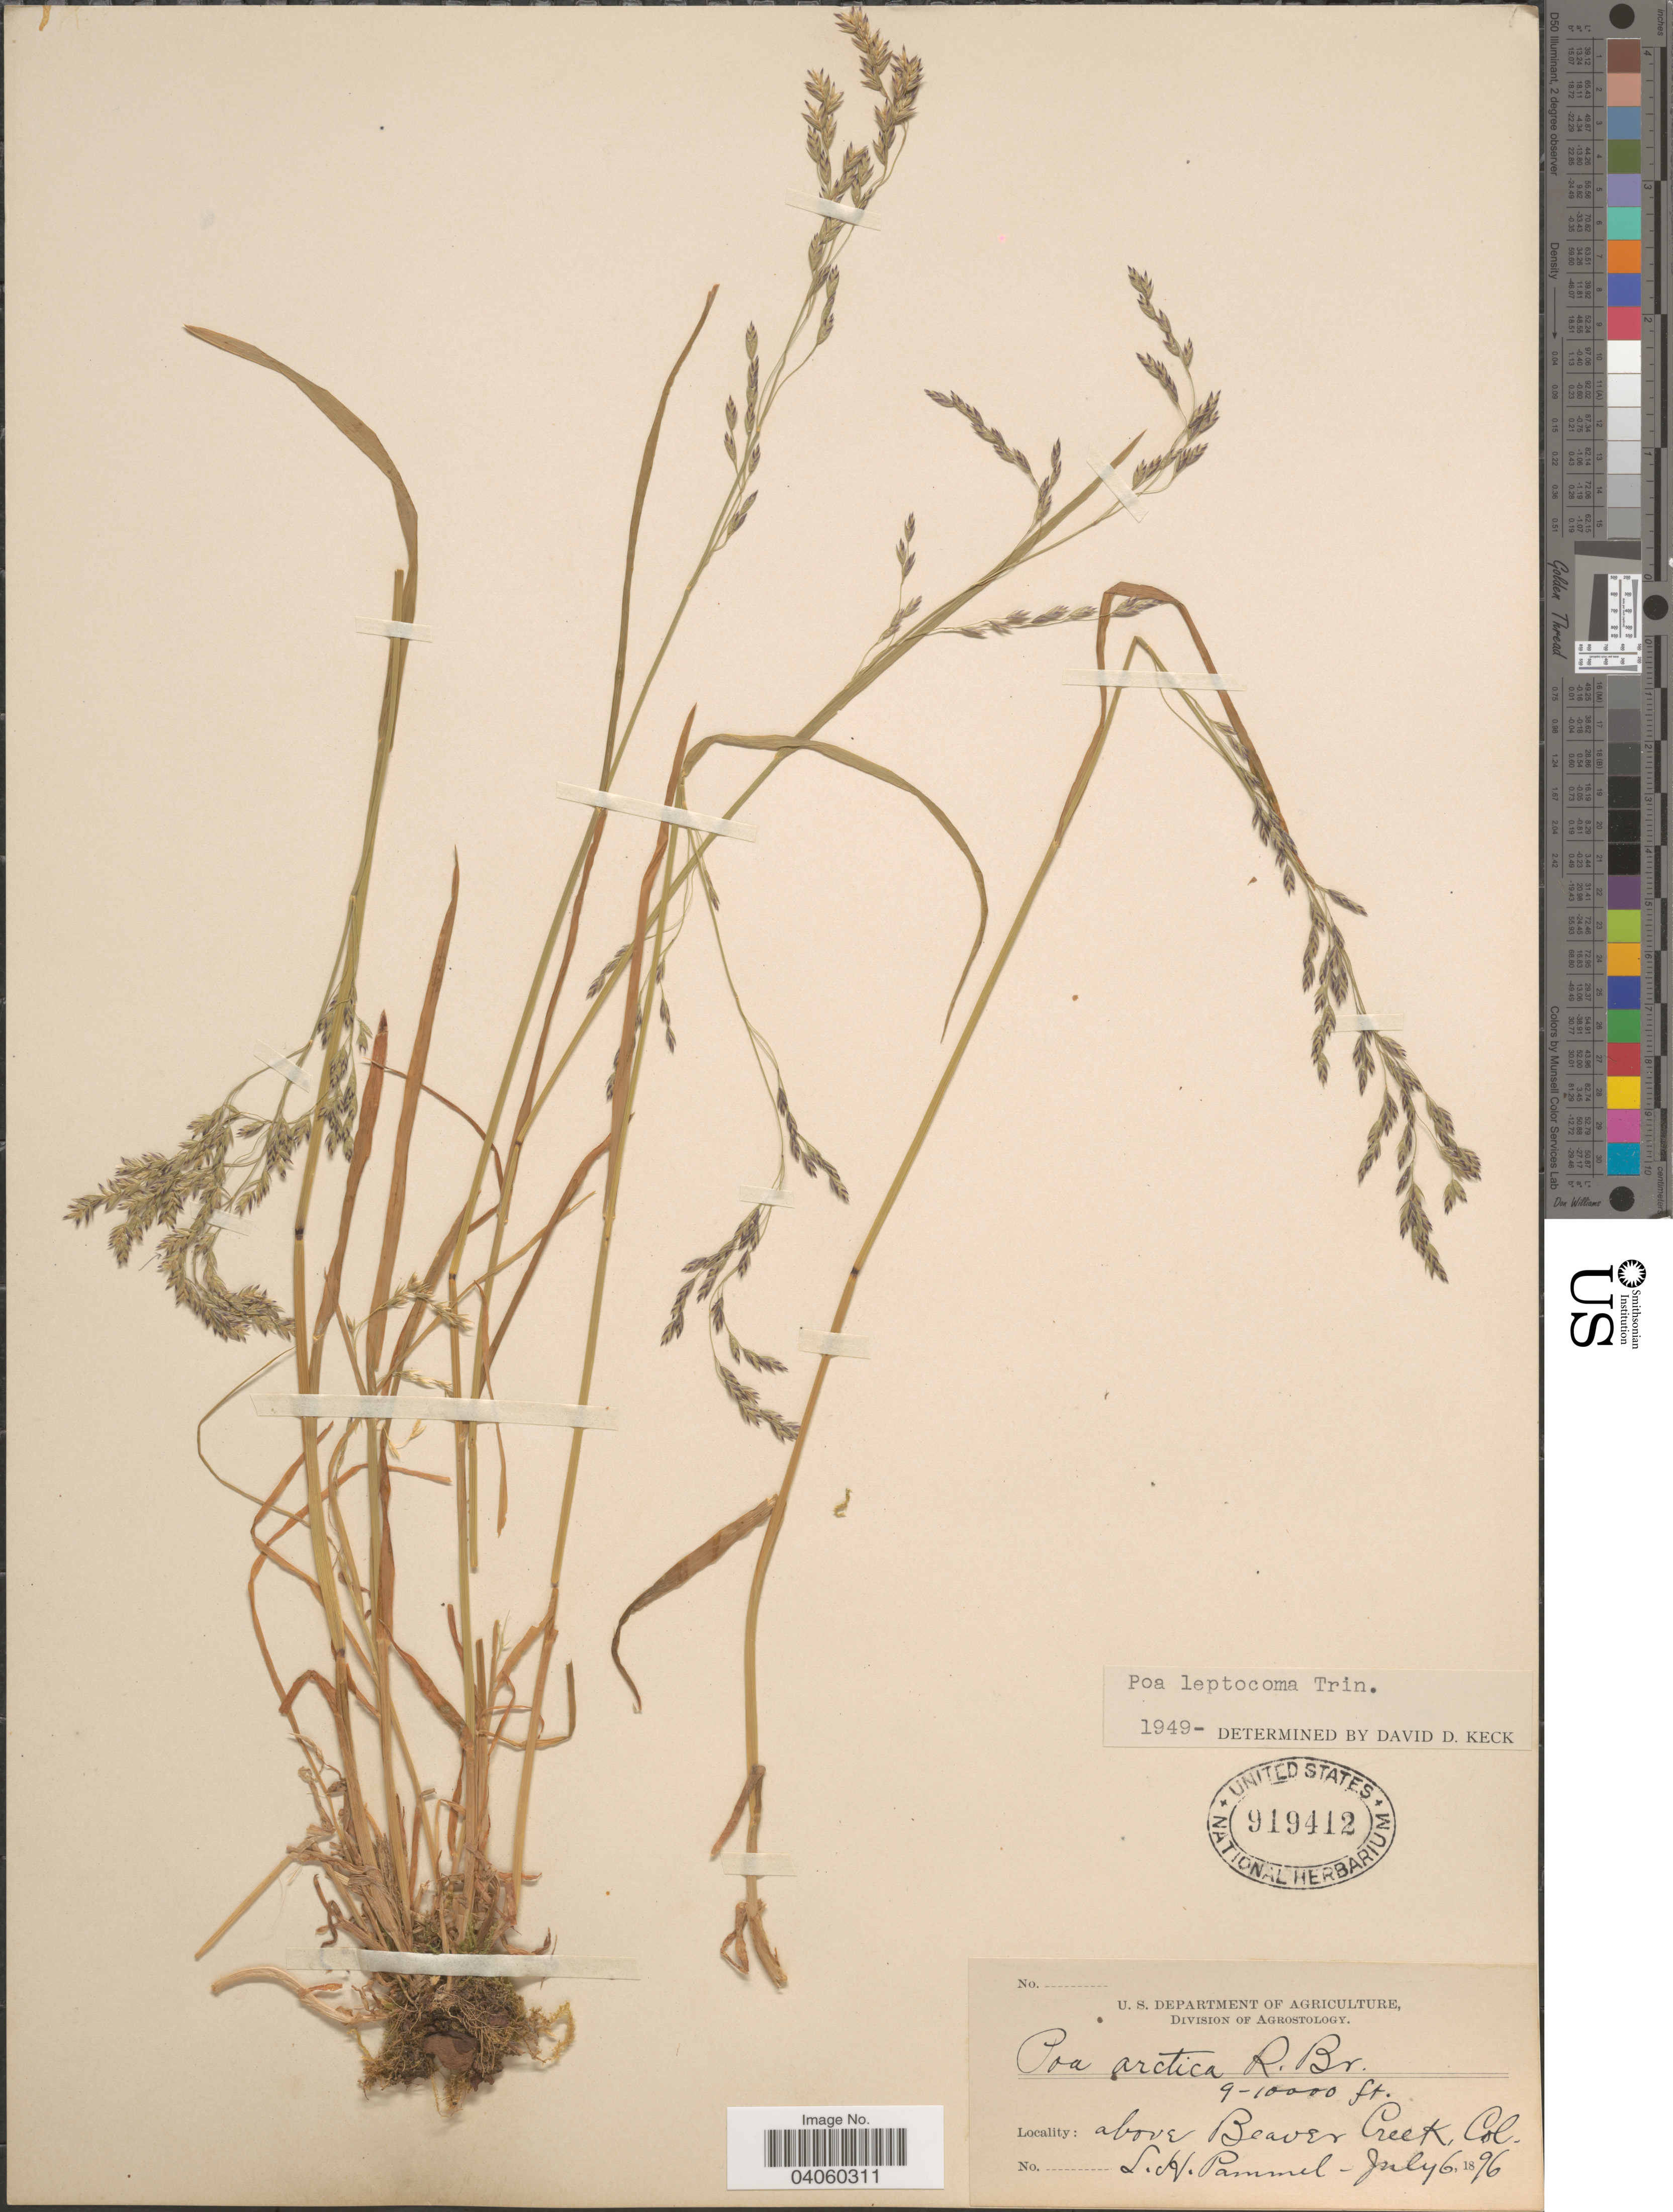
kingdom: Plantae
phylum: Tracheophyta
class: Liliopsida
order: Poales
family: Poaceae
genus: Poa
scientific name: Poa leptocoma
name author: Trin.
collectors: L. Pammel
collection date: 1896-07-06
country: United States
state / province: Colorado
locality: Above Beaver Creek.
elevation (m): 2743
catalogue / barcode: US 919412